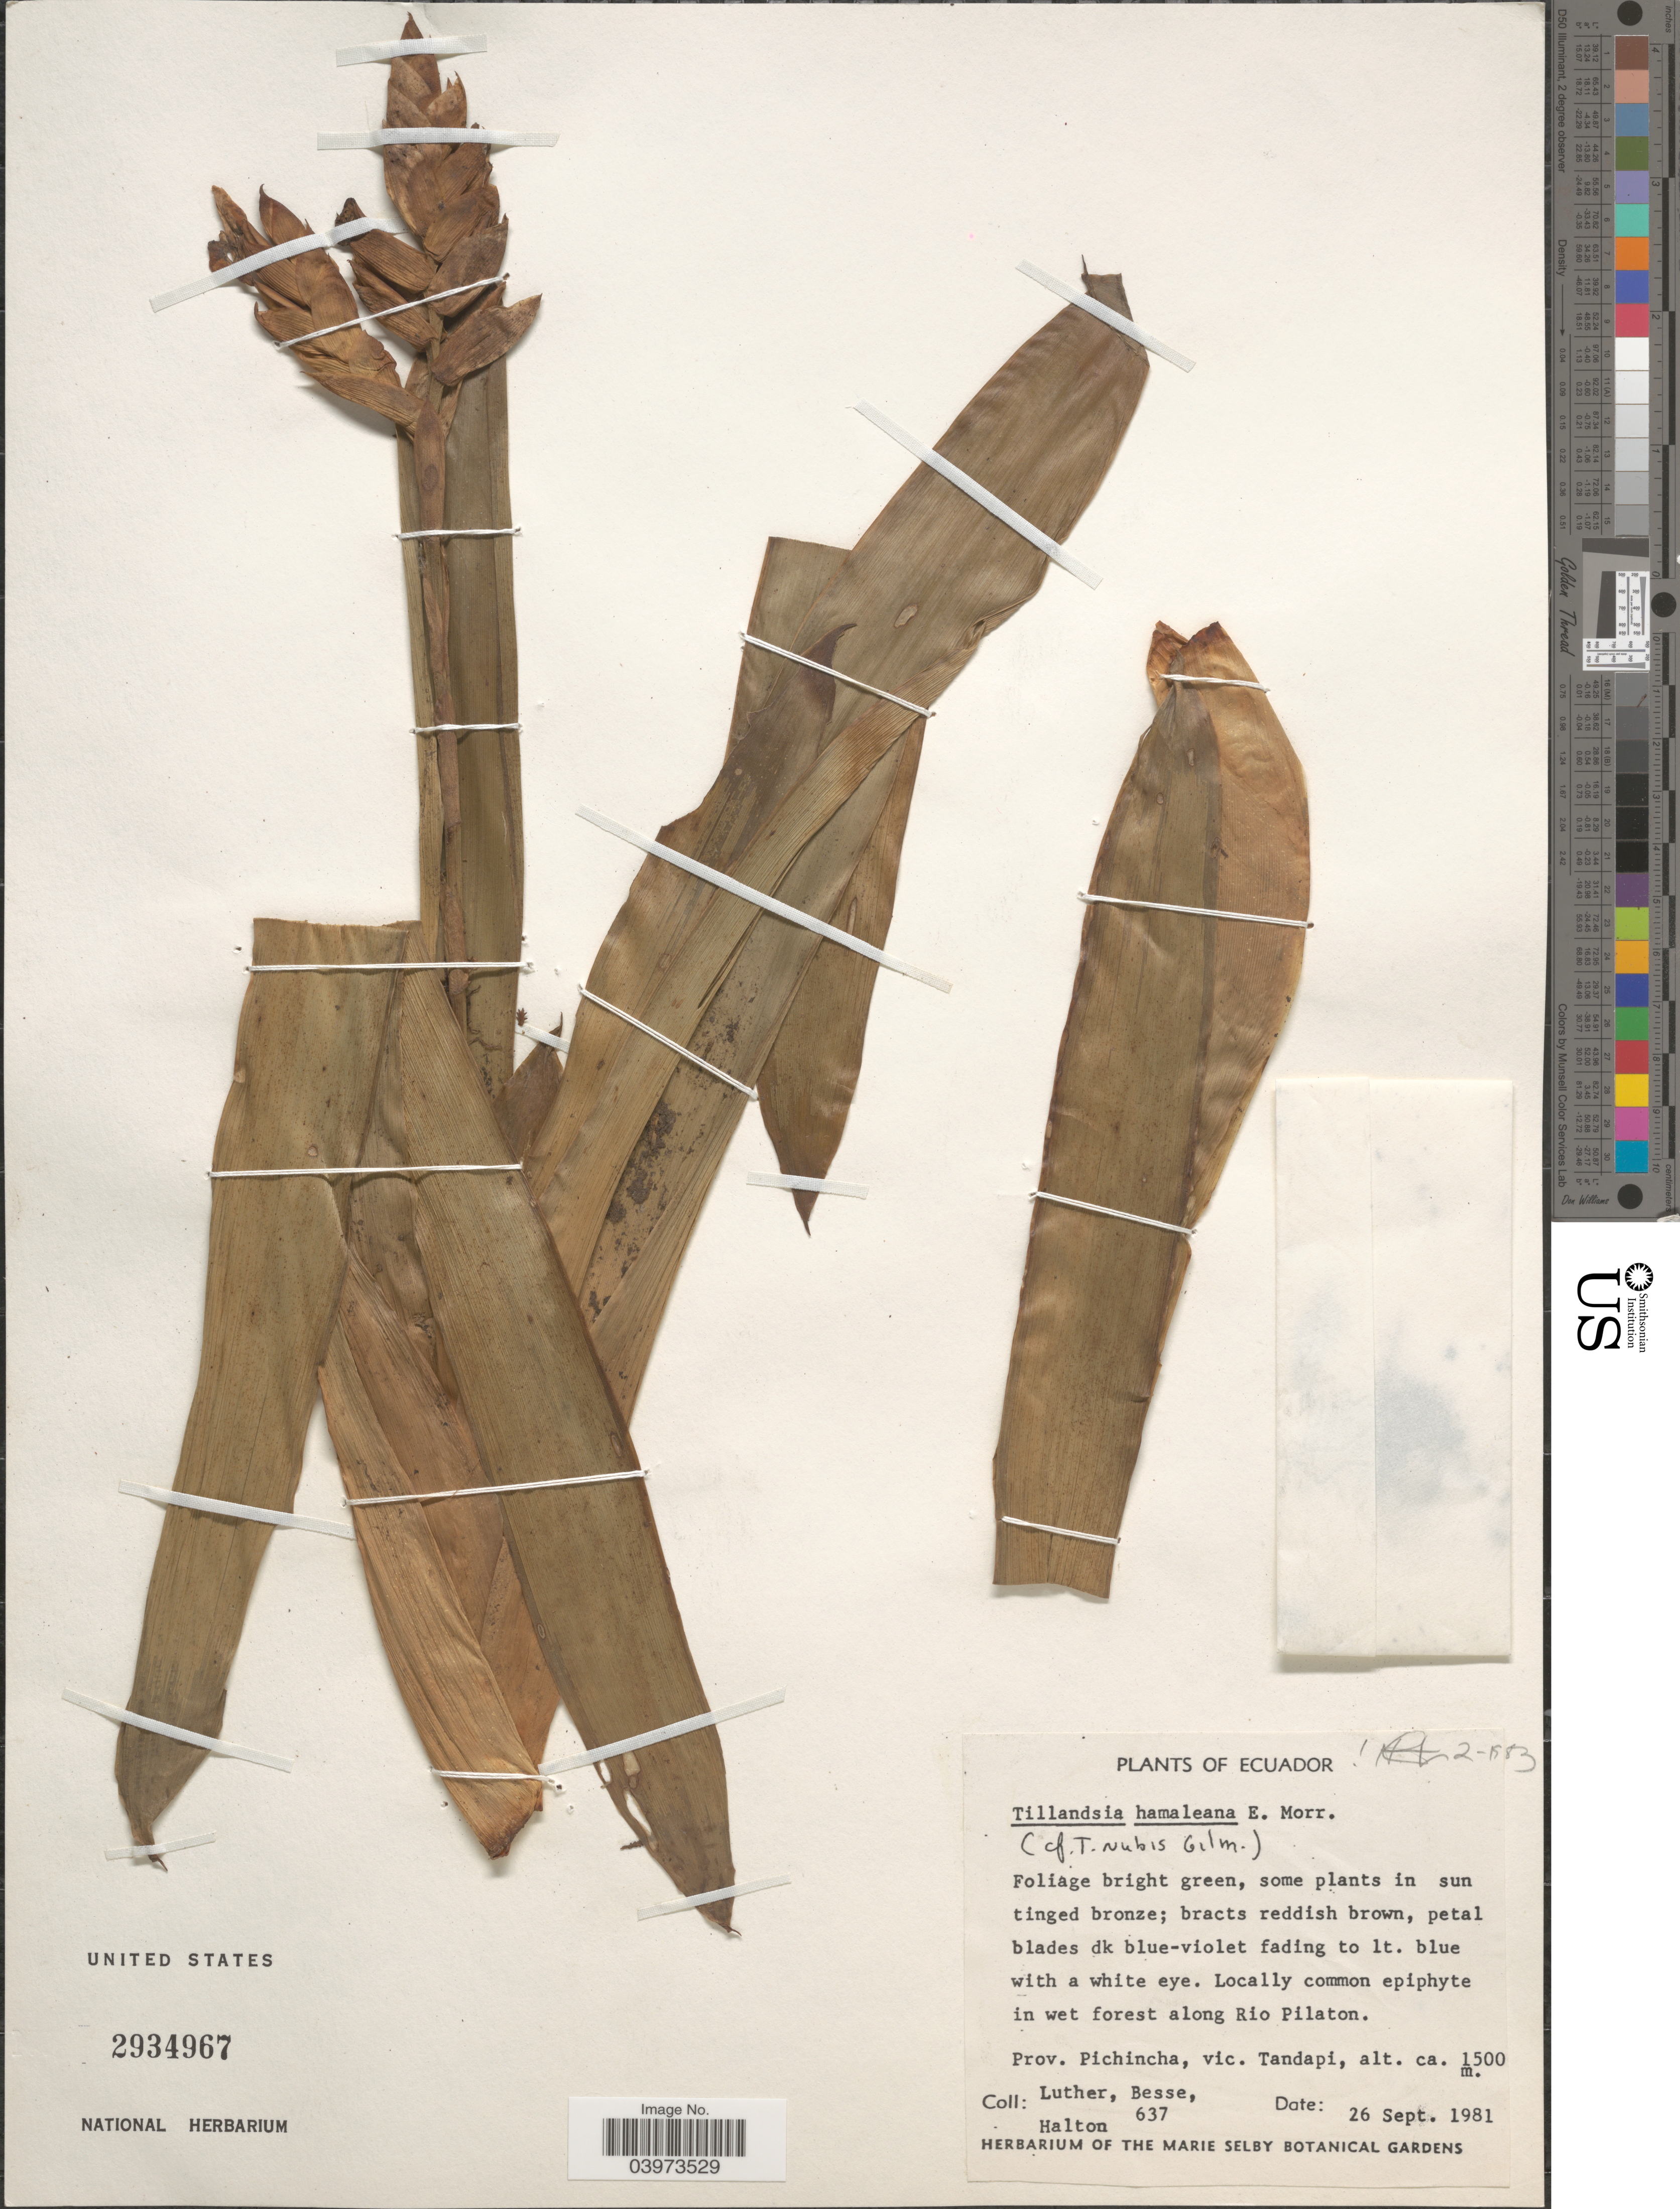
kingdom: Plantae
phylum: Tracheophyta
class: Liliopsida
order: Poales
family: Bromeliaceae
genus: Tillandsia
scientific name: Tillandsia hamaleana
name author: É. Morren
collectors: -- Luther, -. Besse & -. Halton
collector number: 637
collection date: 1981-09-26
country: Ecuador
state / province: Pichincha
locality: Locally common epiphyte in wet forest along Rio Pilaton. Vic. Tandapi.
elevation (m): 1500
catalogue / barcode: US 2934967